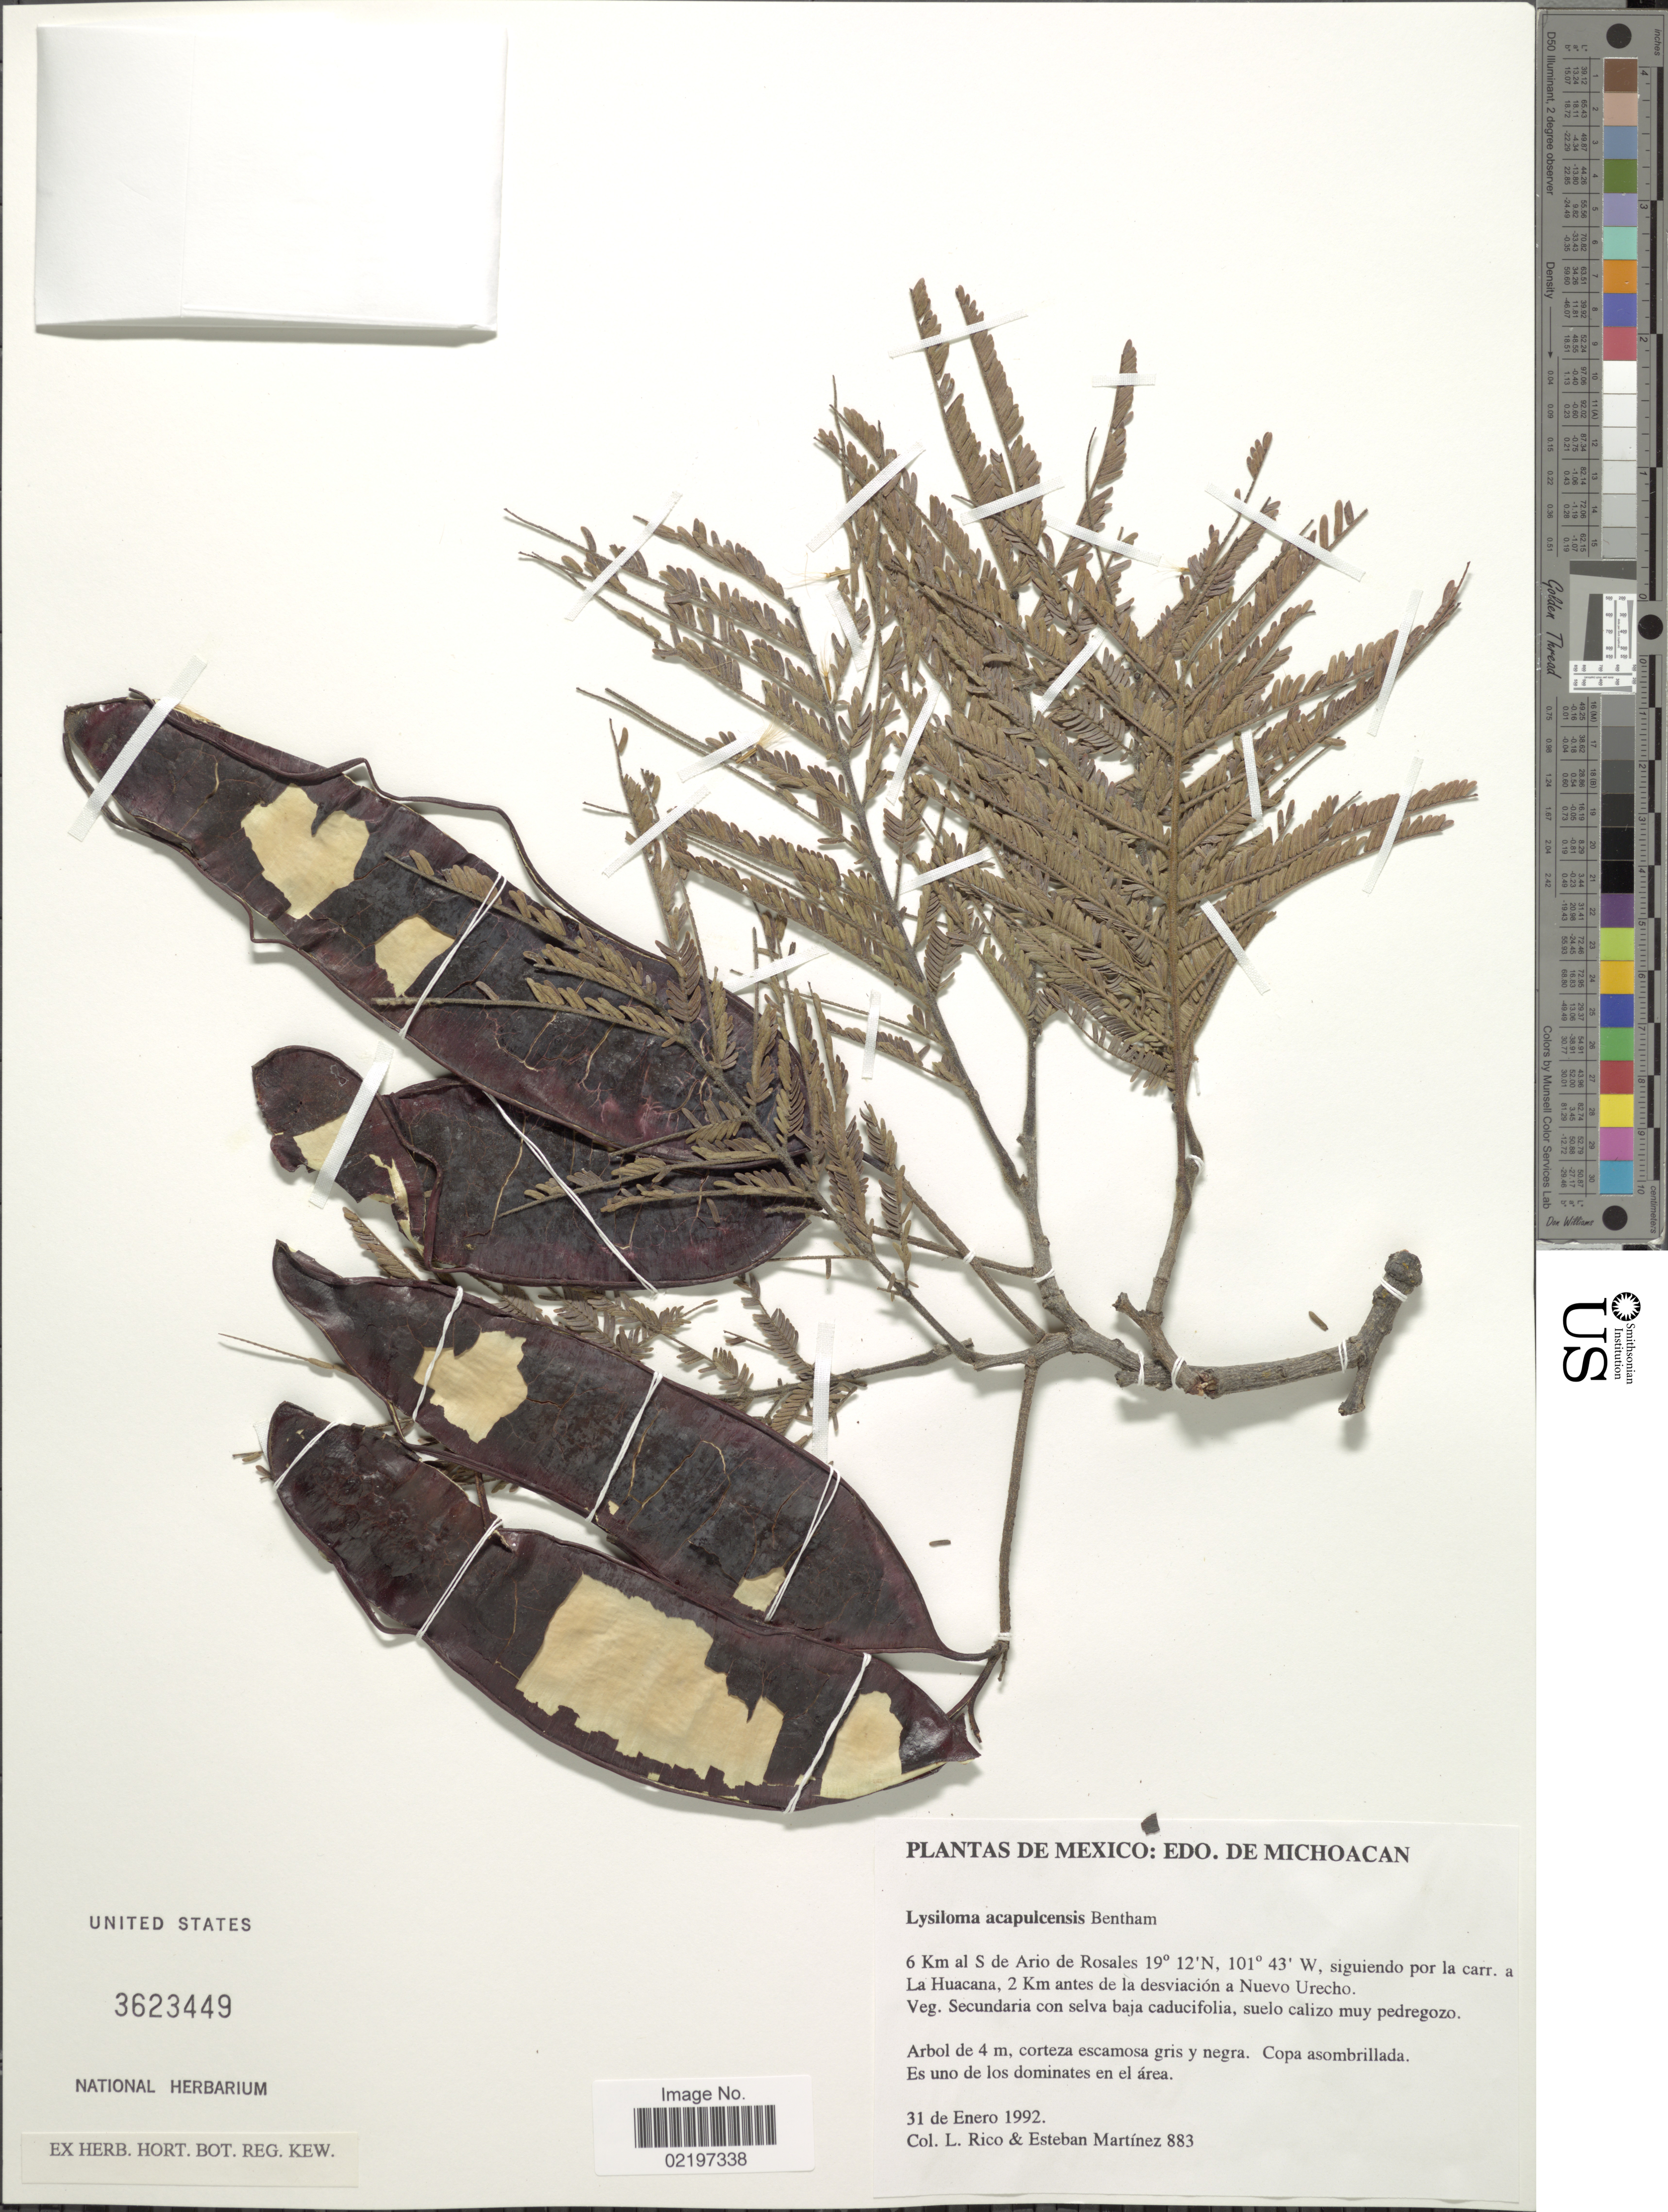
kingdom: Plantae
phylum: Tracheophyta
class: Magnoliopsida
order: Fabales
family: Fabaceae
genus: Lysiloma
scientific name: Lysiloma acapulcense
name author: (Kunth) Benth.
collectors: L. Rico & E. Martínez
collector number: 883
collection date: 1992-01-31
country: Mexico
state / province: Michoacán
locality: Edo. de Michoacan, 6 Km al S de Ario de Rosales, siguiendo por la carr. a La Huacana. 2 Km antes de la desviacion de Nuevo Urecho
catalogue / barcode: US 3623449